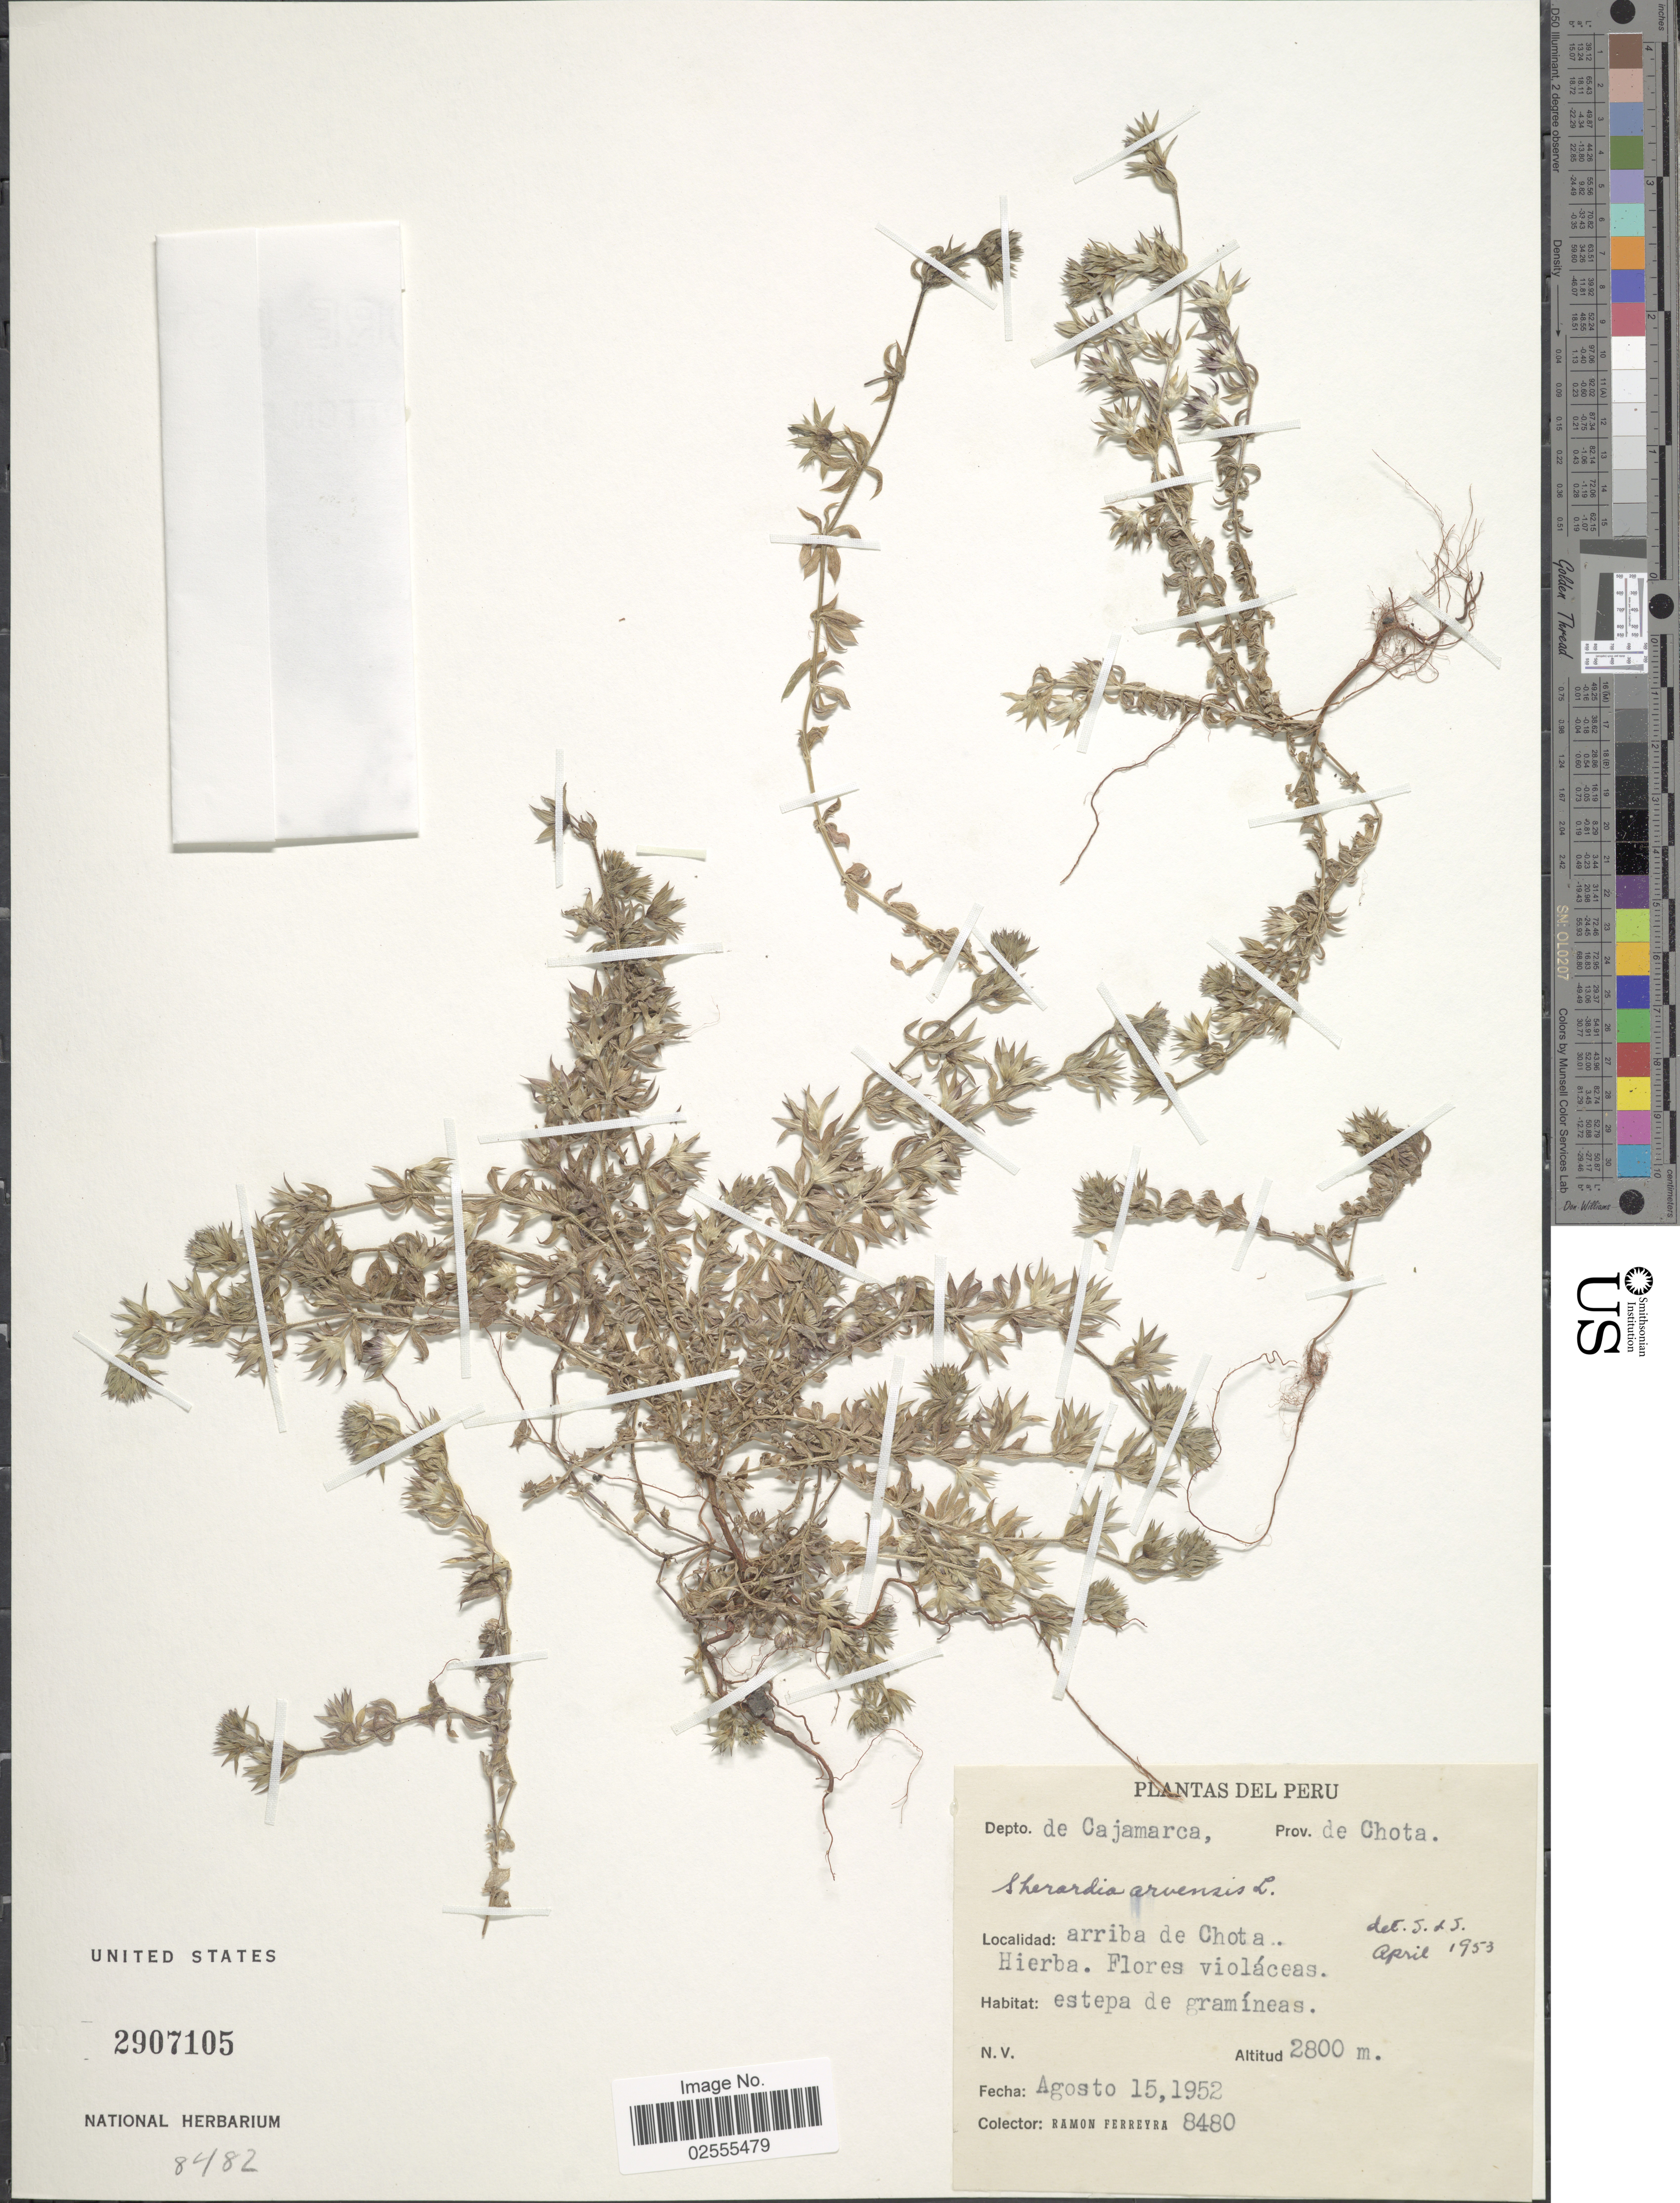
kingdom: Plantae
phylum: Tracheophyta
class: Magnoliopsida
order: Gentianales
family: Rubiaceae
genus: Sherardia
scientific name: Sherardia arvensis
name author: L.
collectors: R. A. Ferreyra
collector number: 8480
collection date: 1952-08-15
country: Peru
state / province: Cajamarca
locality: Prov. de Chota, arriba de Chota.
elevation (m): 2800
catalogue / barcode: US 2907105